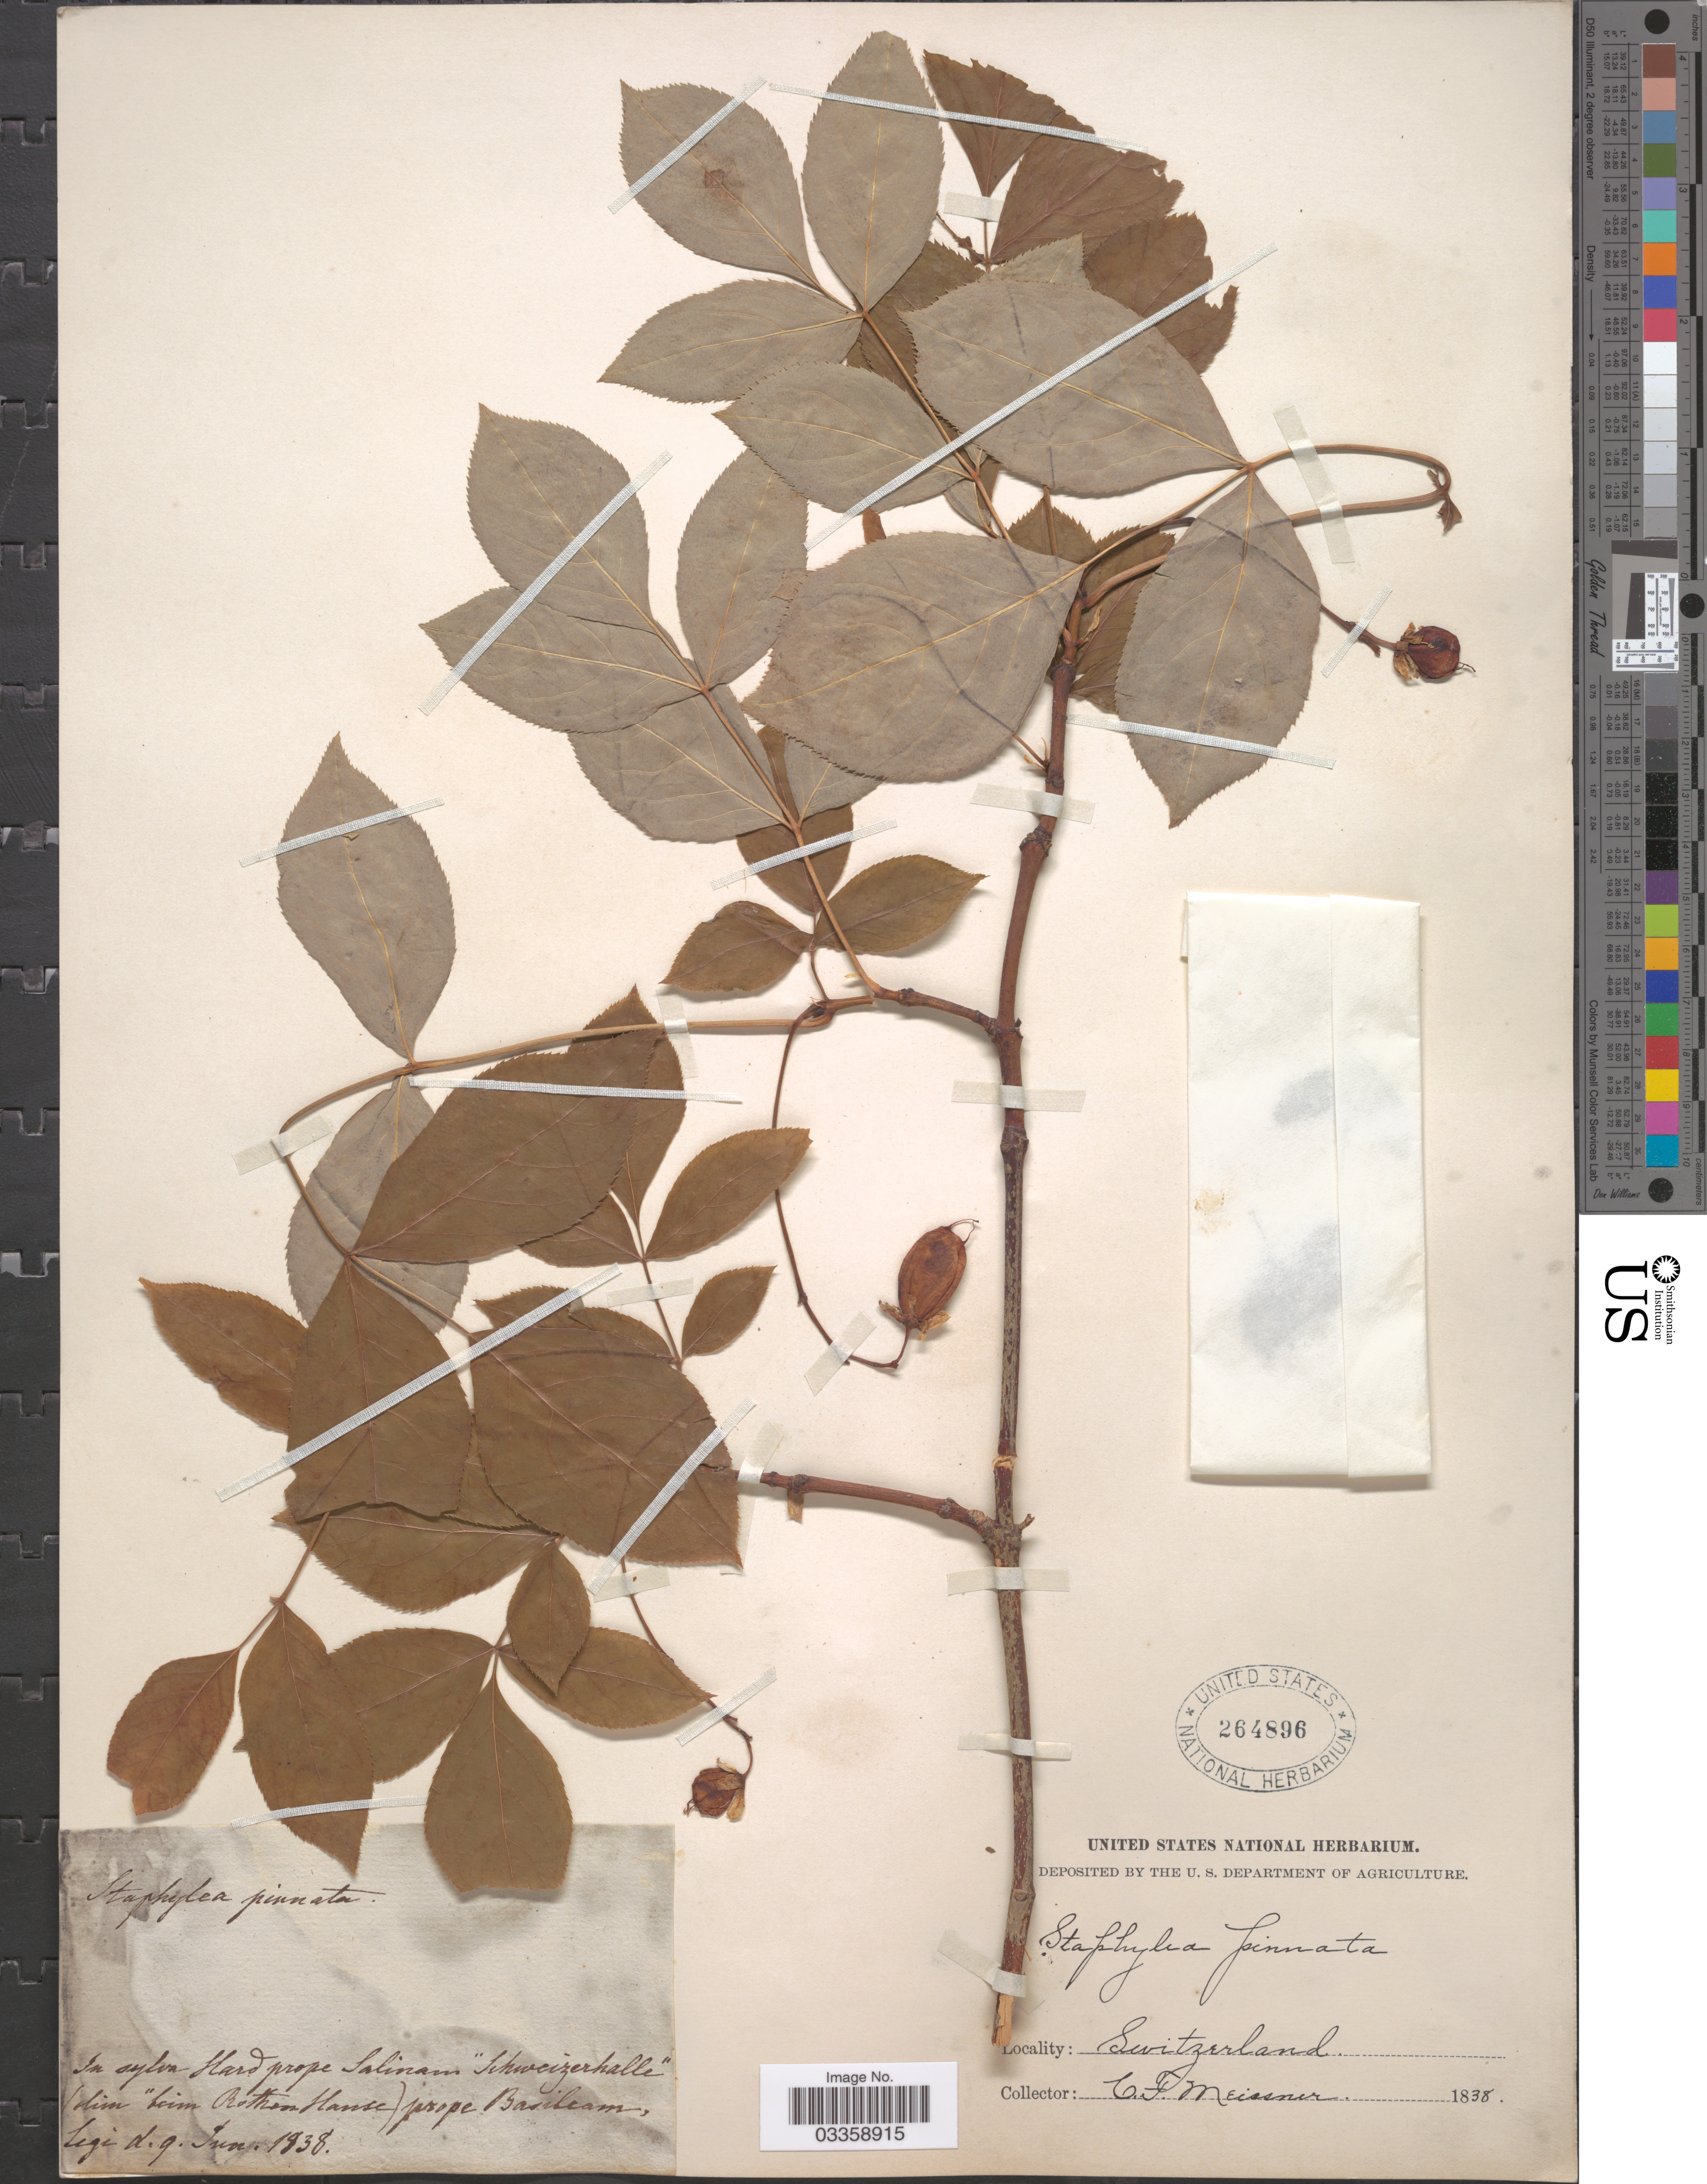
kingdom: Plantae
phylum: Tracheophyta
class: Magnoliopsida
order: Crossosomatales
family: Staphyleaceae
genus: Staphylea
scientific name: Staphylea pinnata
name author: L.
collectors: C. F. W. Meissner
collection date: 1838-06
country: Switzerland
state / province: Basel-Landschaft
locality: In silva Hard prope Salinais "Schweizerhalle" (Rothenfluh) prope Basileam.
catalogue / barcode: US 264896